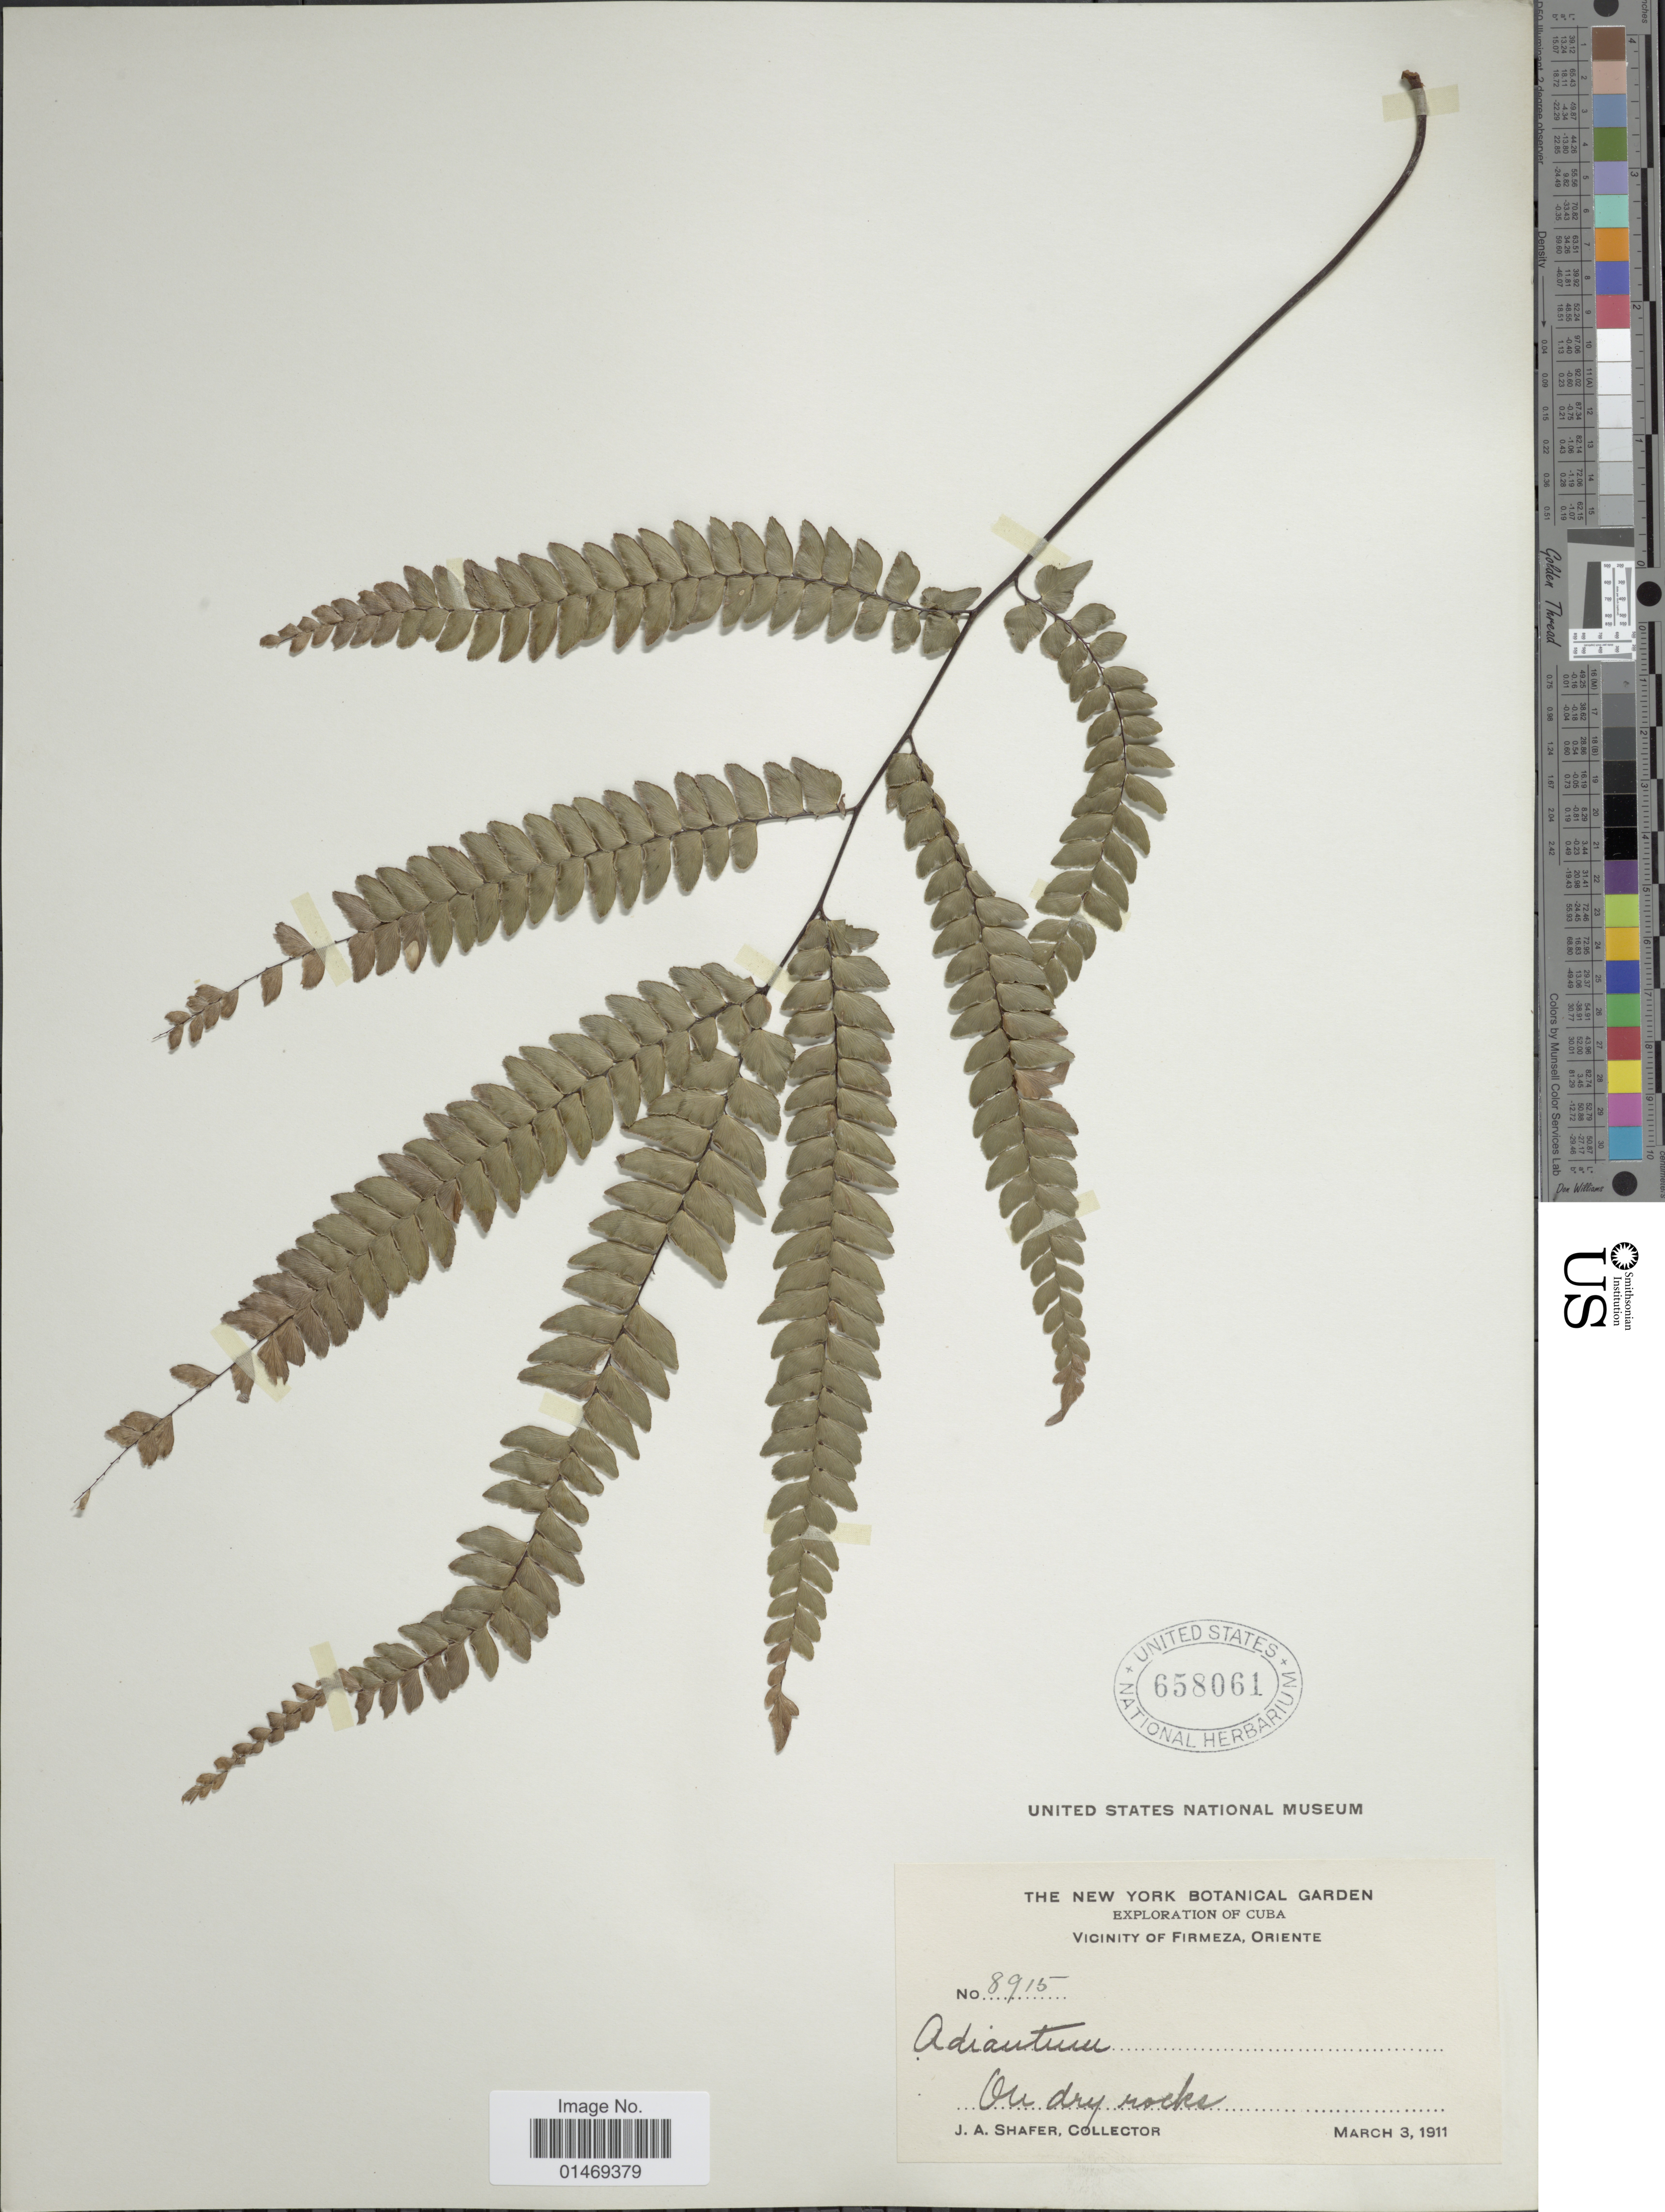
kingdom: Plantae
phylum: Tracheophyta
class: Polypodiopsida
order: Polypodiales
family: Pteridaceae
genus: Adiantum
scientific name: Adiantum pyramidale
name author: (L.) Willd.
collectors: J. A. Shafer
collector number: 8915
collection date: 1911-03-03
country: Cuba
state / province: Oriente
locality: Vicinity of Firmeza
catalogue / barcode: US 658061